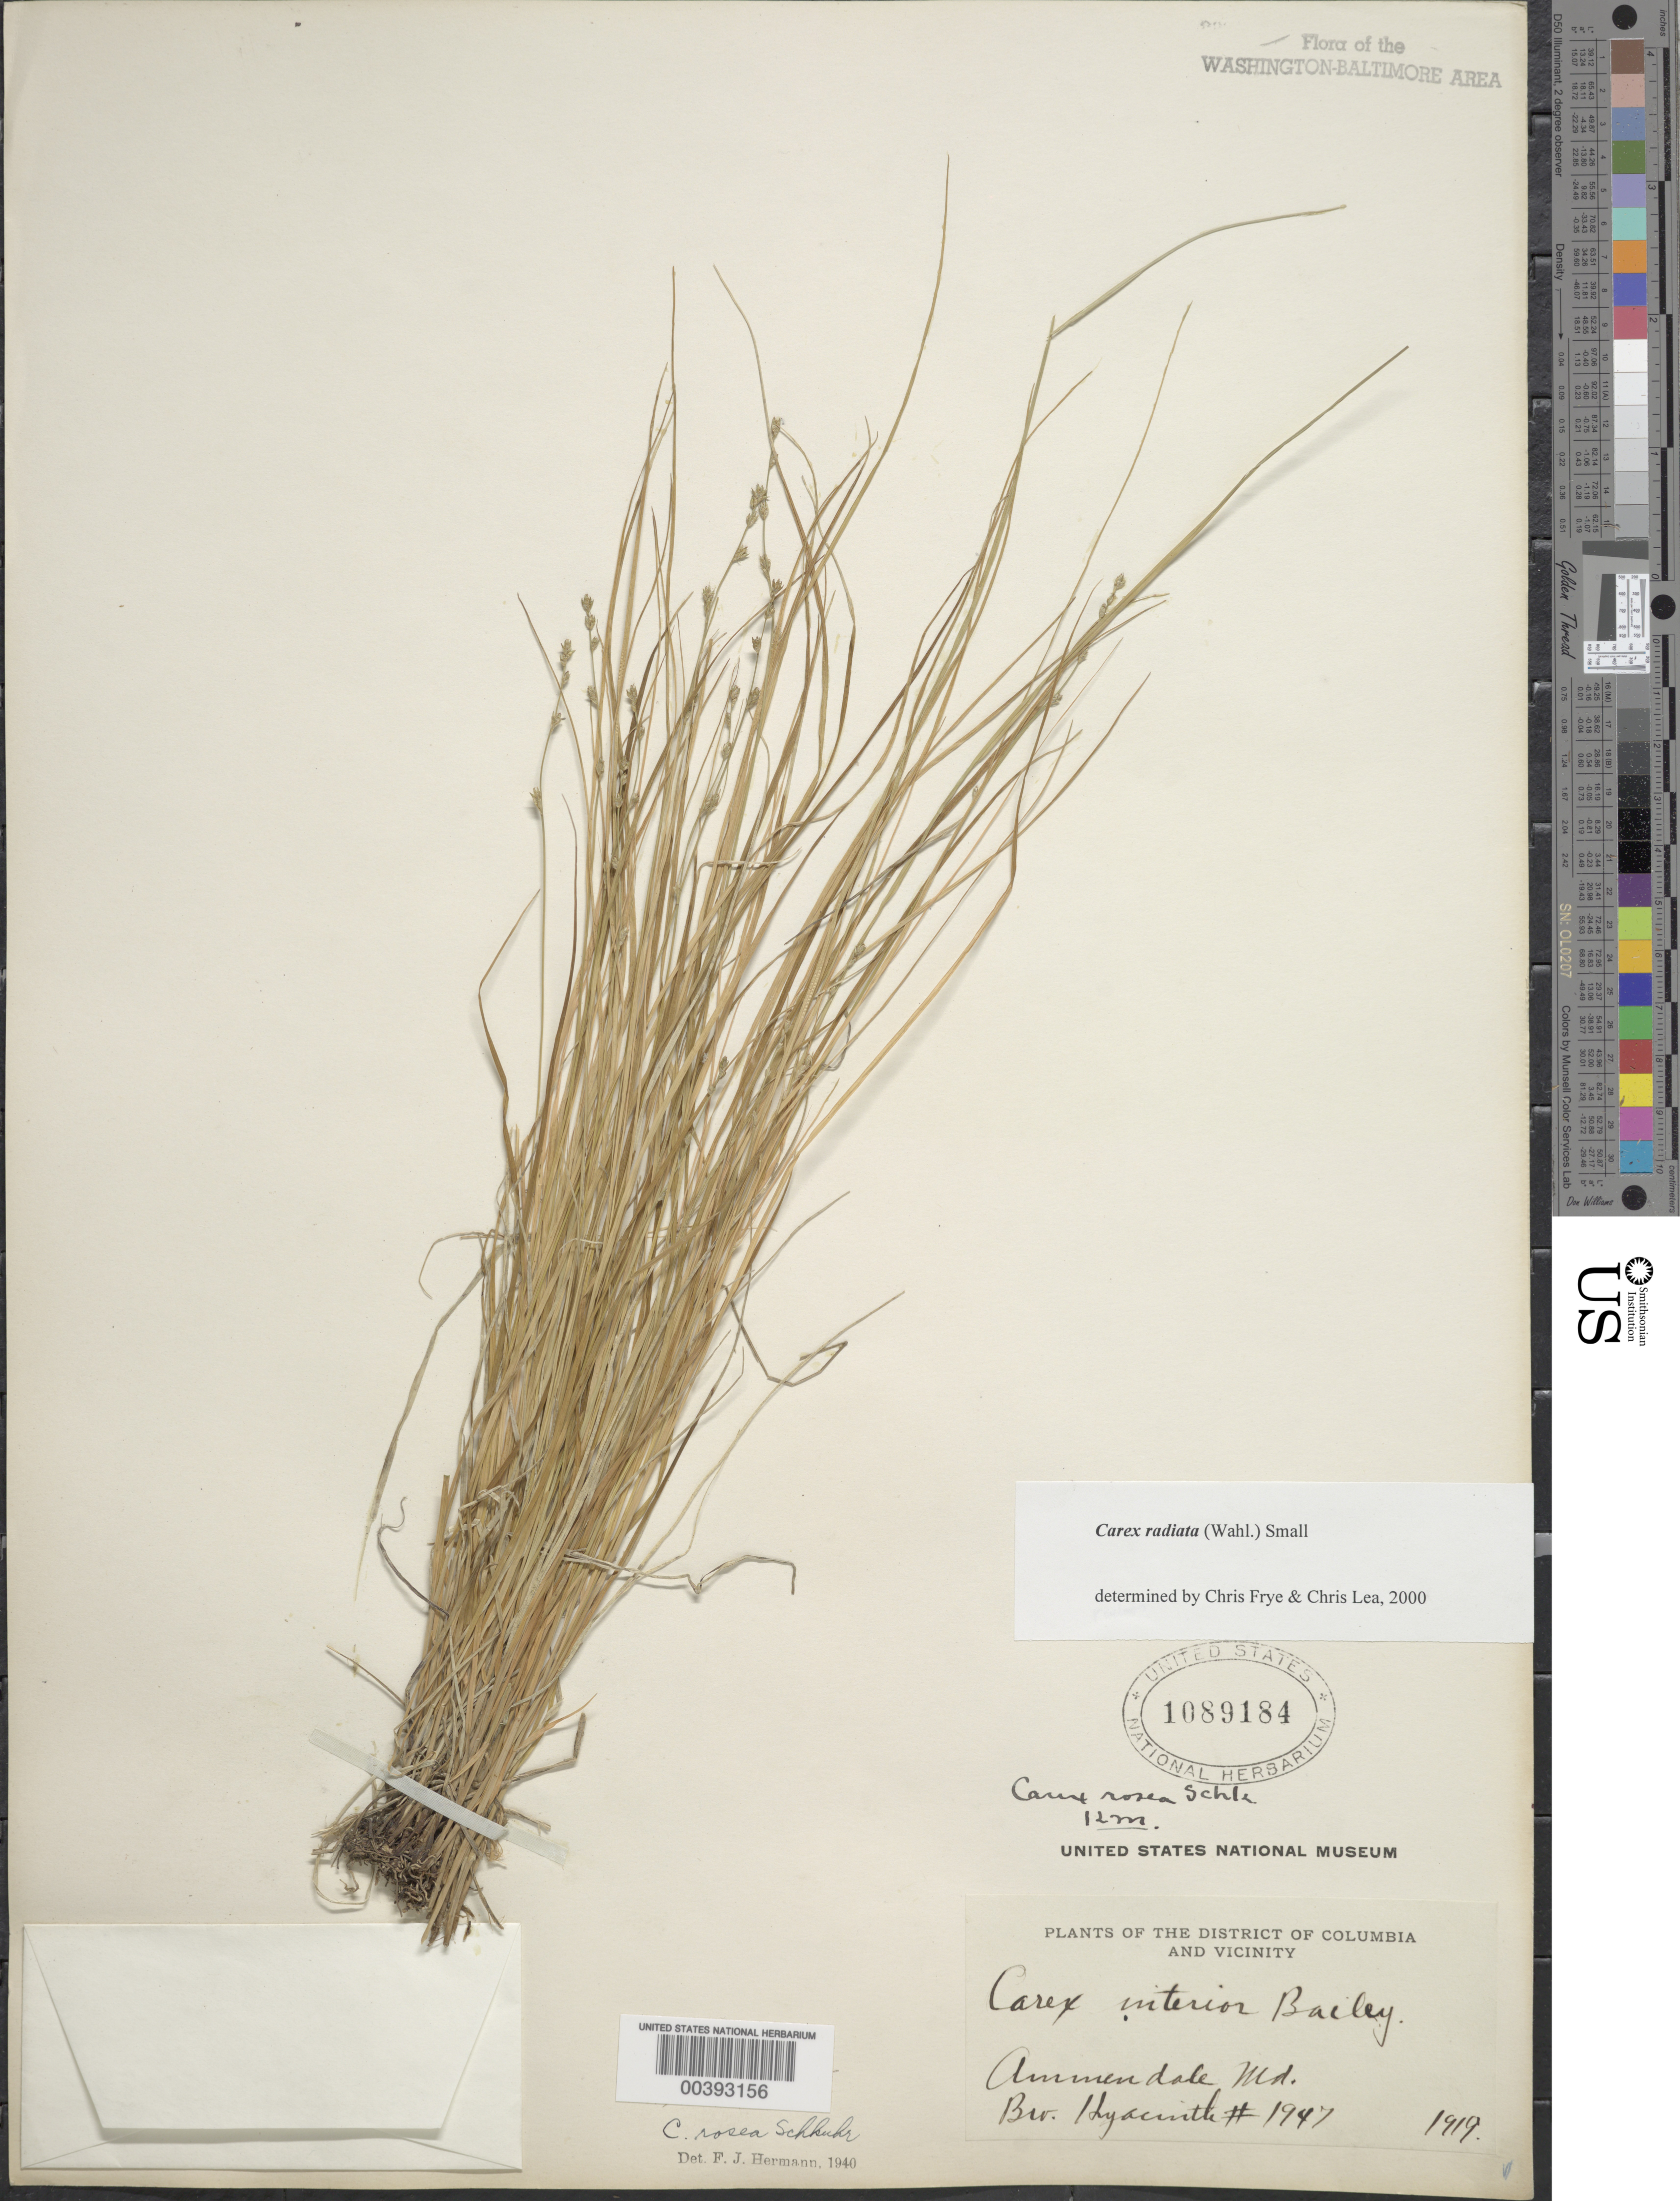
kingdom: Plantae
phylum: Tracheophyta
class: Liliopsida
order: Poales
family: Cyperaceae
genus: Carex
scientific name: Carex radiata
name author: (Wahlenb.) Small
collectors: F. Hyacinth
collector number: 1947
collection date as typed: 1919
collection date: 1919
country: United States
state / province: Maryland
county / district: Prince George's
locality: Ammendale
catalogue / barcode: US 1089184